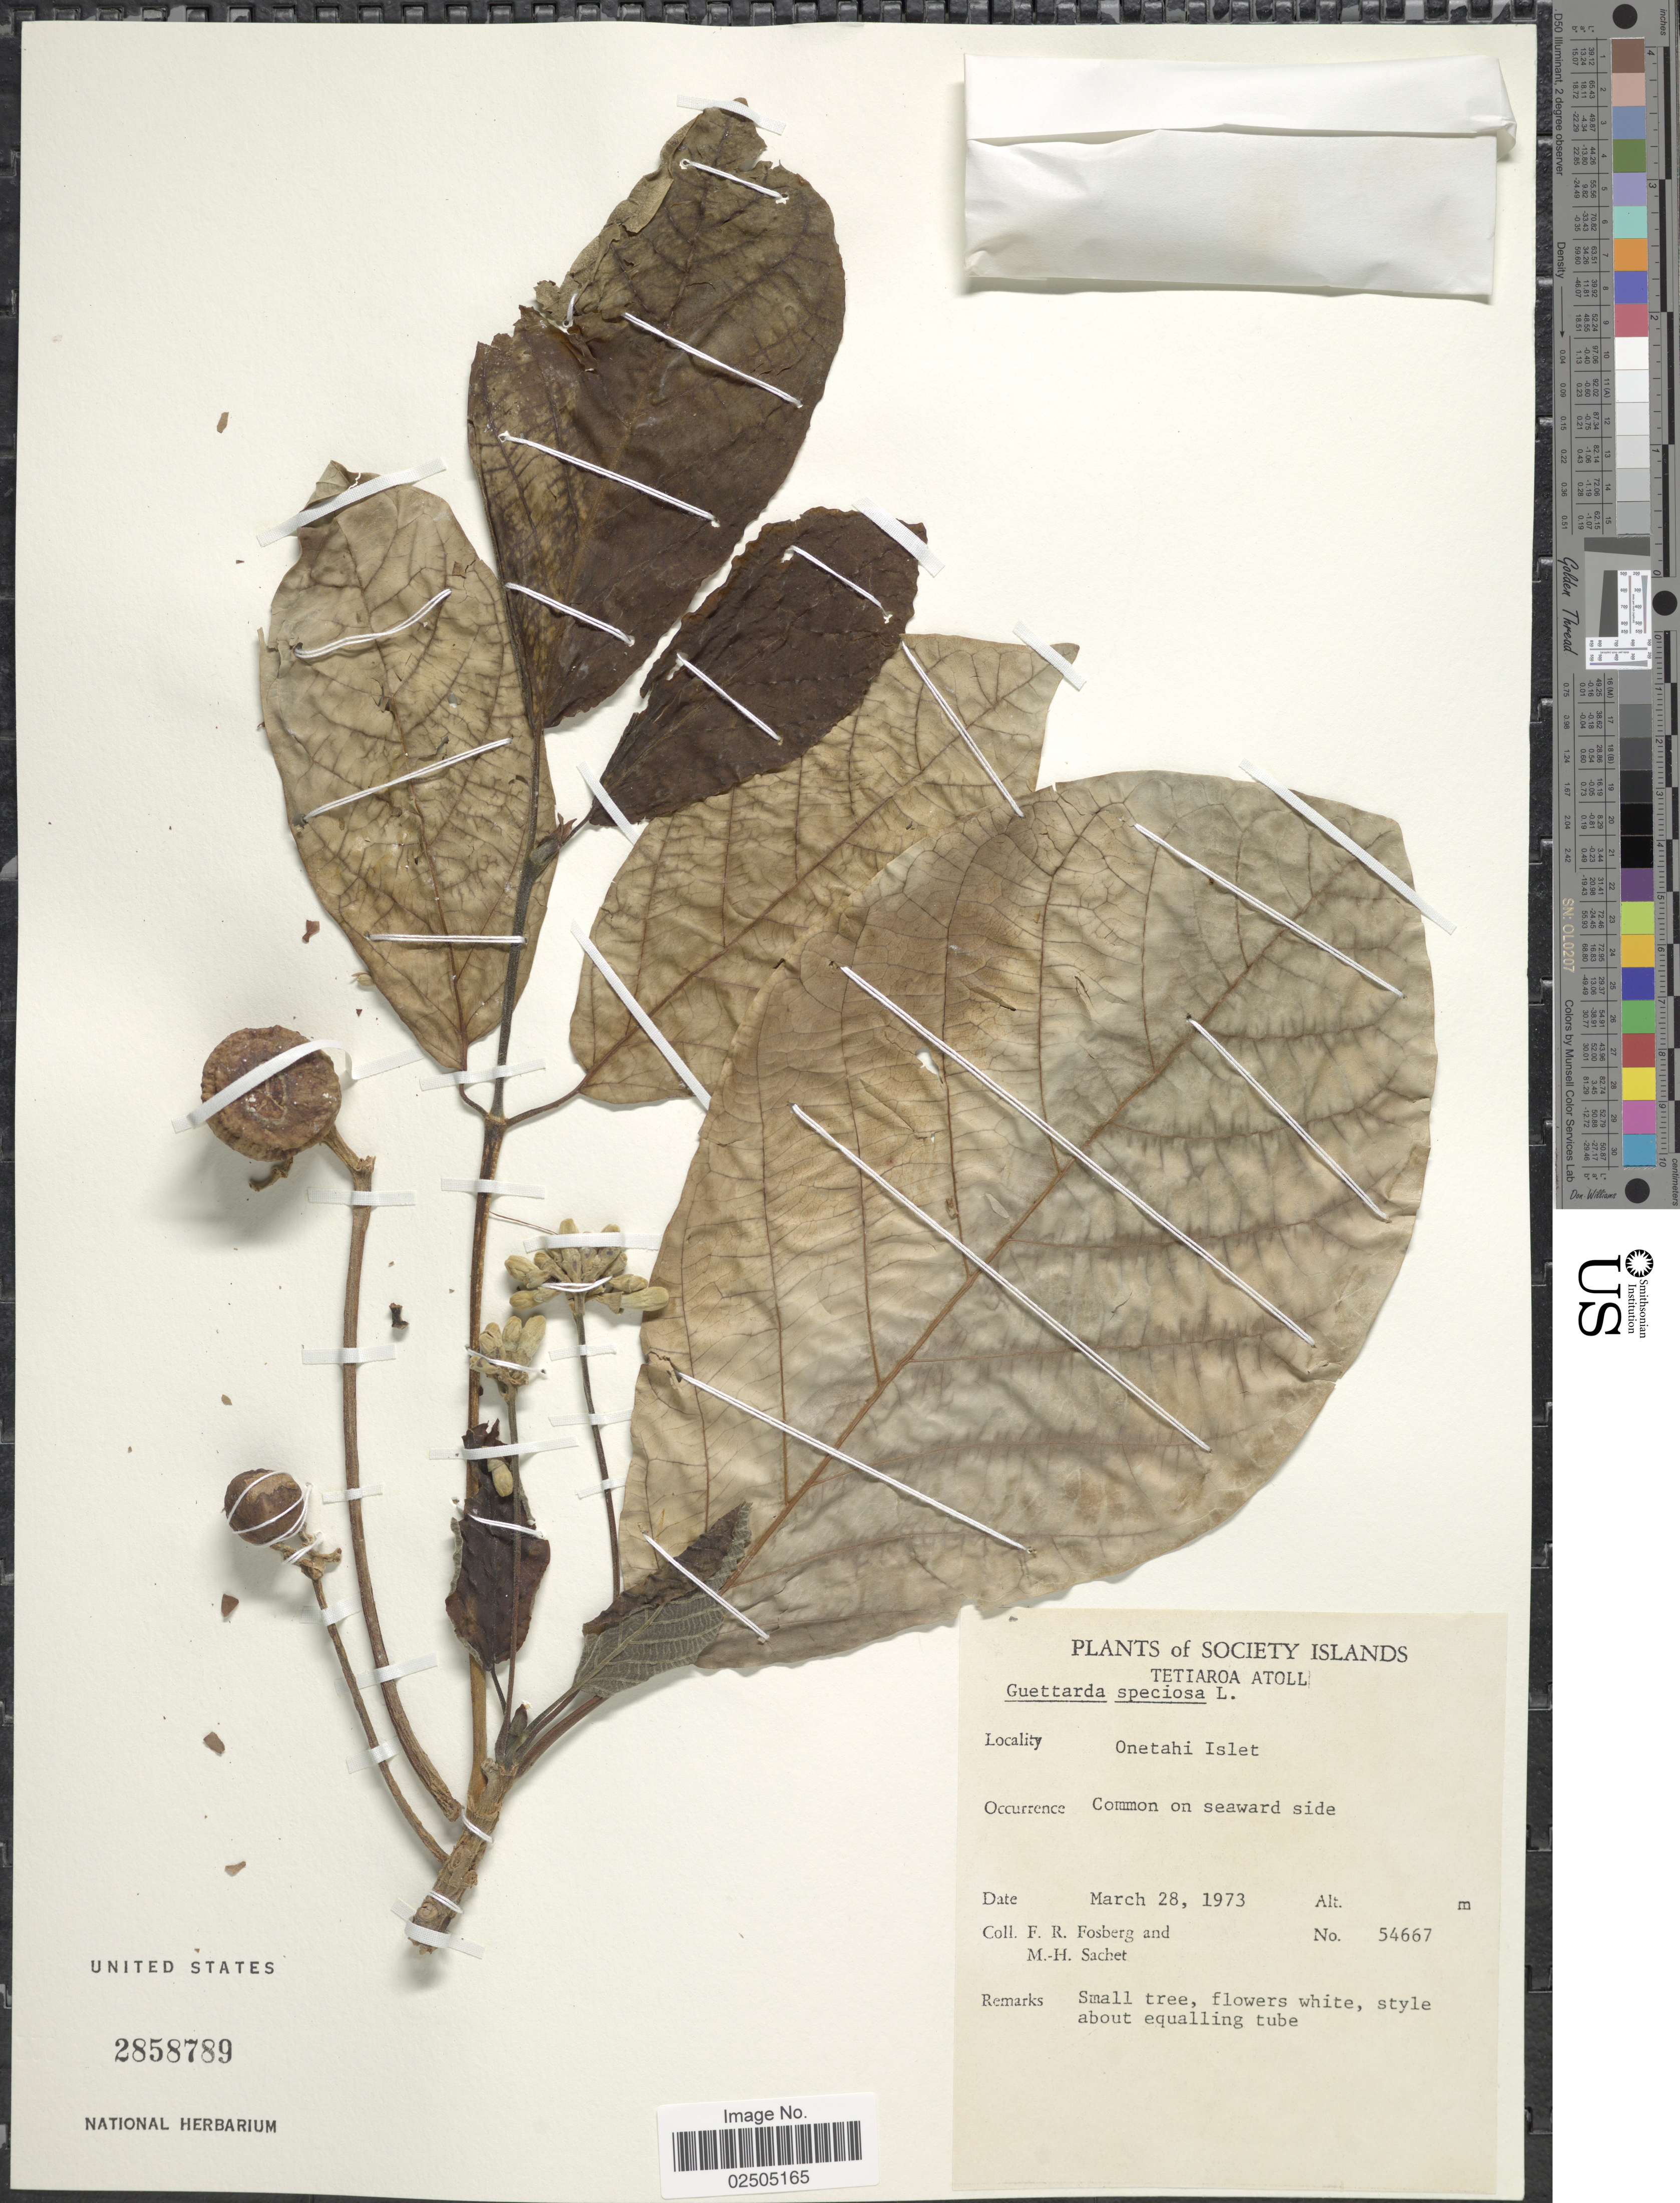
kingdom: Plantae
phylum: Tracheophyta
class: Magnoliopsida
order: Gentianales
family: Rubiaceae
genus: Guettarda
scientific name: Guettarda speciosa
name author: L.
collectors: F. R. Fosberg & M.-H. Sachet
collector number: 54667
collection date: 1973-03-28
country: French Polynesia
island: Tetiaroa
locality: Society Islands, Tetiaroa Atoll, Onetahi Islet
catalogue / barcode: US 2858789